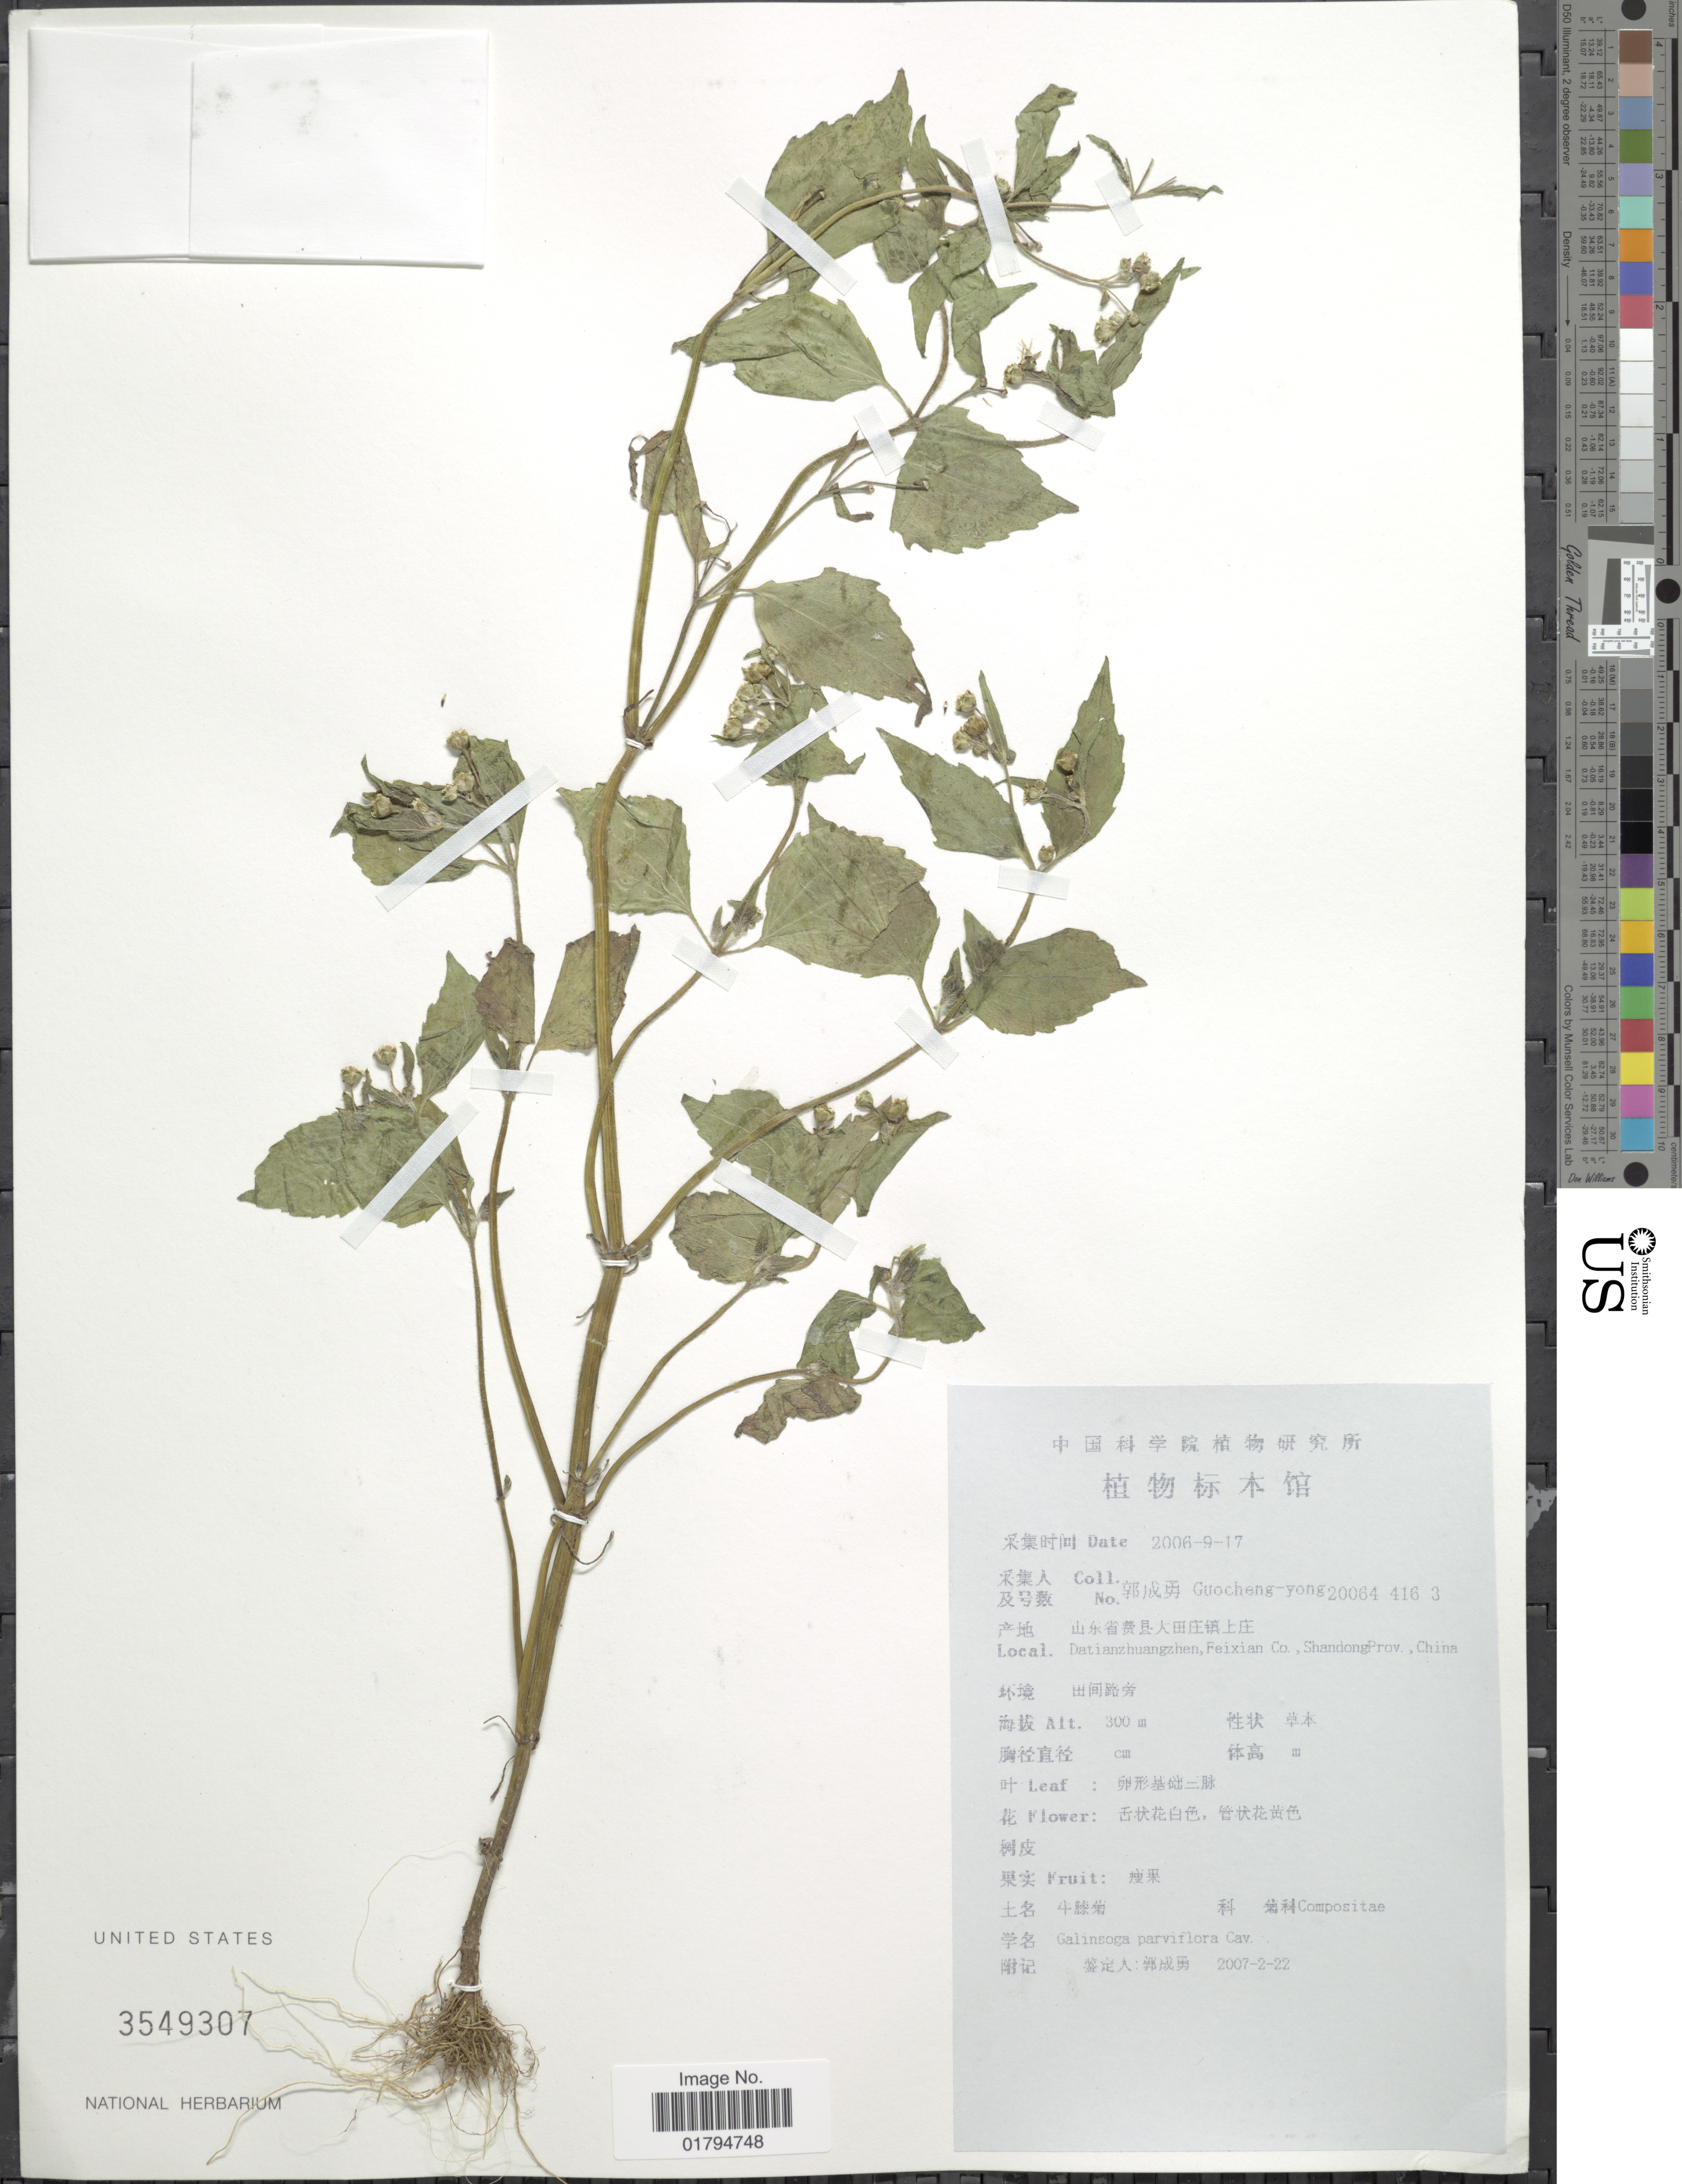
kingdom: Plantae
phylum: Tracheophyta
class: Magnoliopsida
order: Asterales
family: Asteraceae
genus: Galinsoga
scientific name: Galinsoga parviflora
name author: Cav.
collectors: Guo cheng-yong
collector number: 200644163*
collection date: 2006-09-17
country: China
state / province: Shandong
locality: Datianzhuangzhen, Feixian Co.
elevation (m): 300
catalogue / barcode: US 3549307